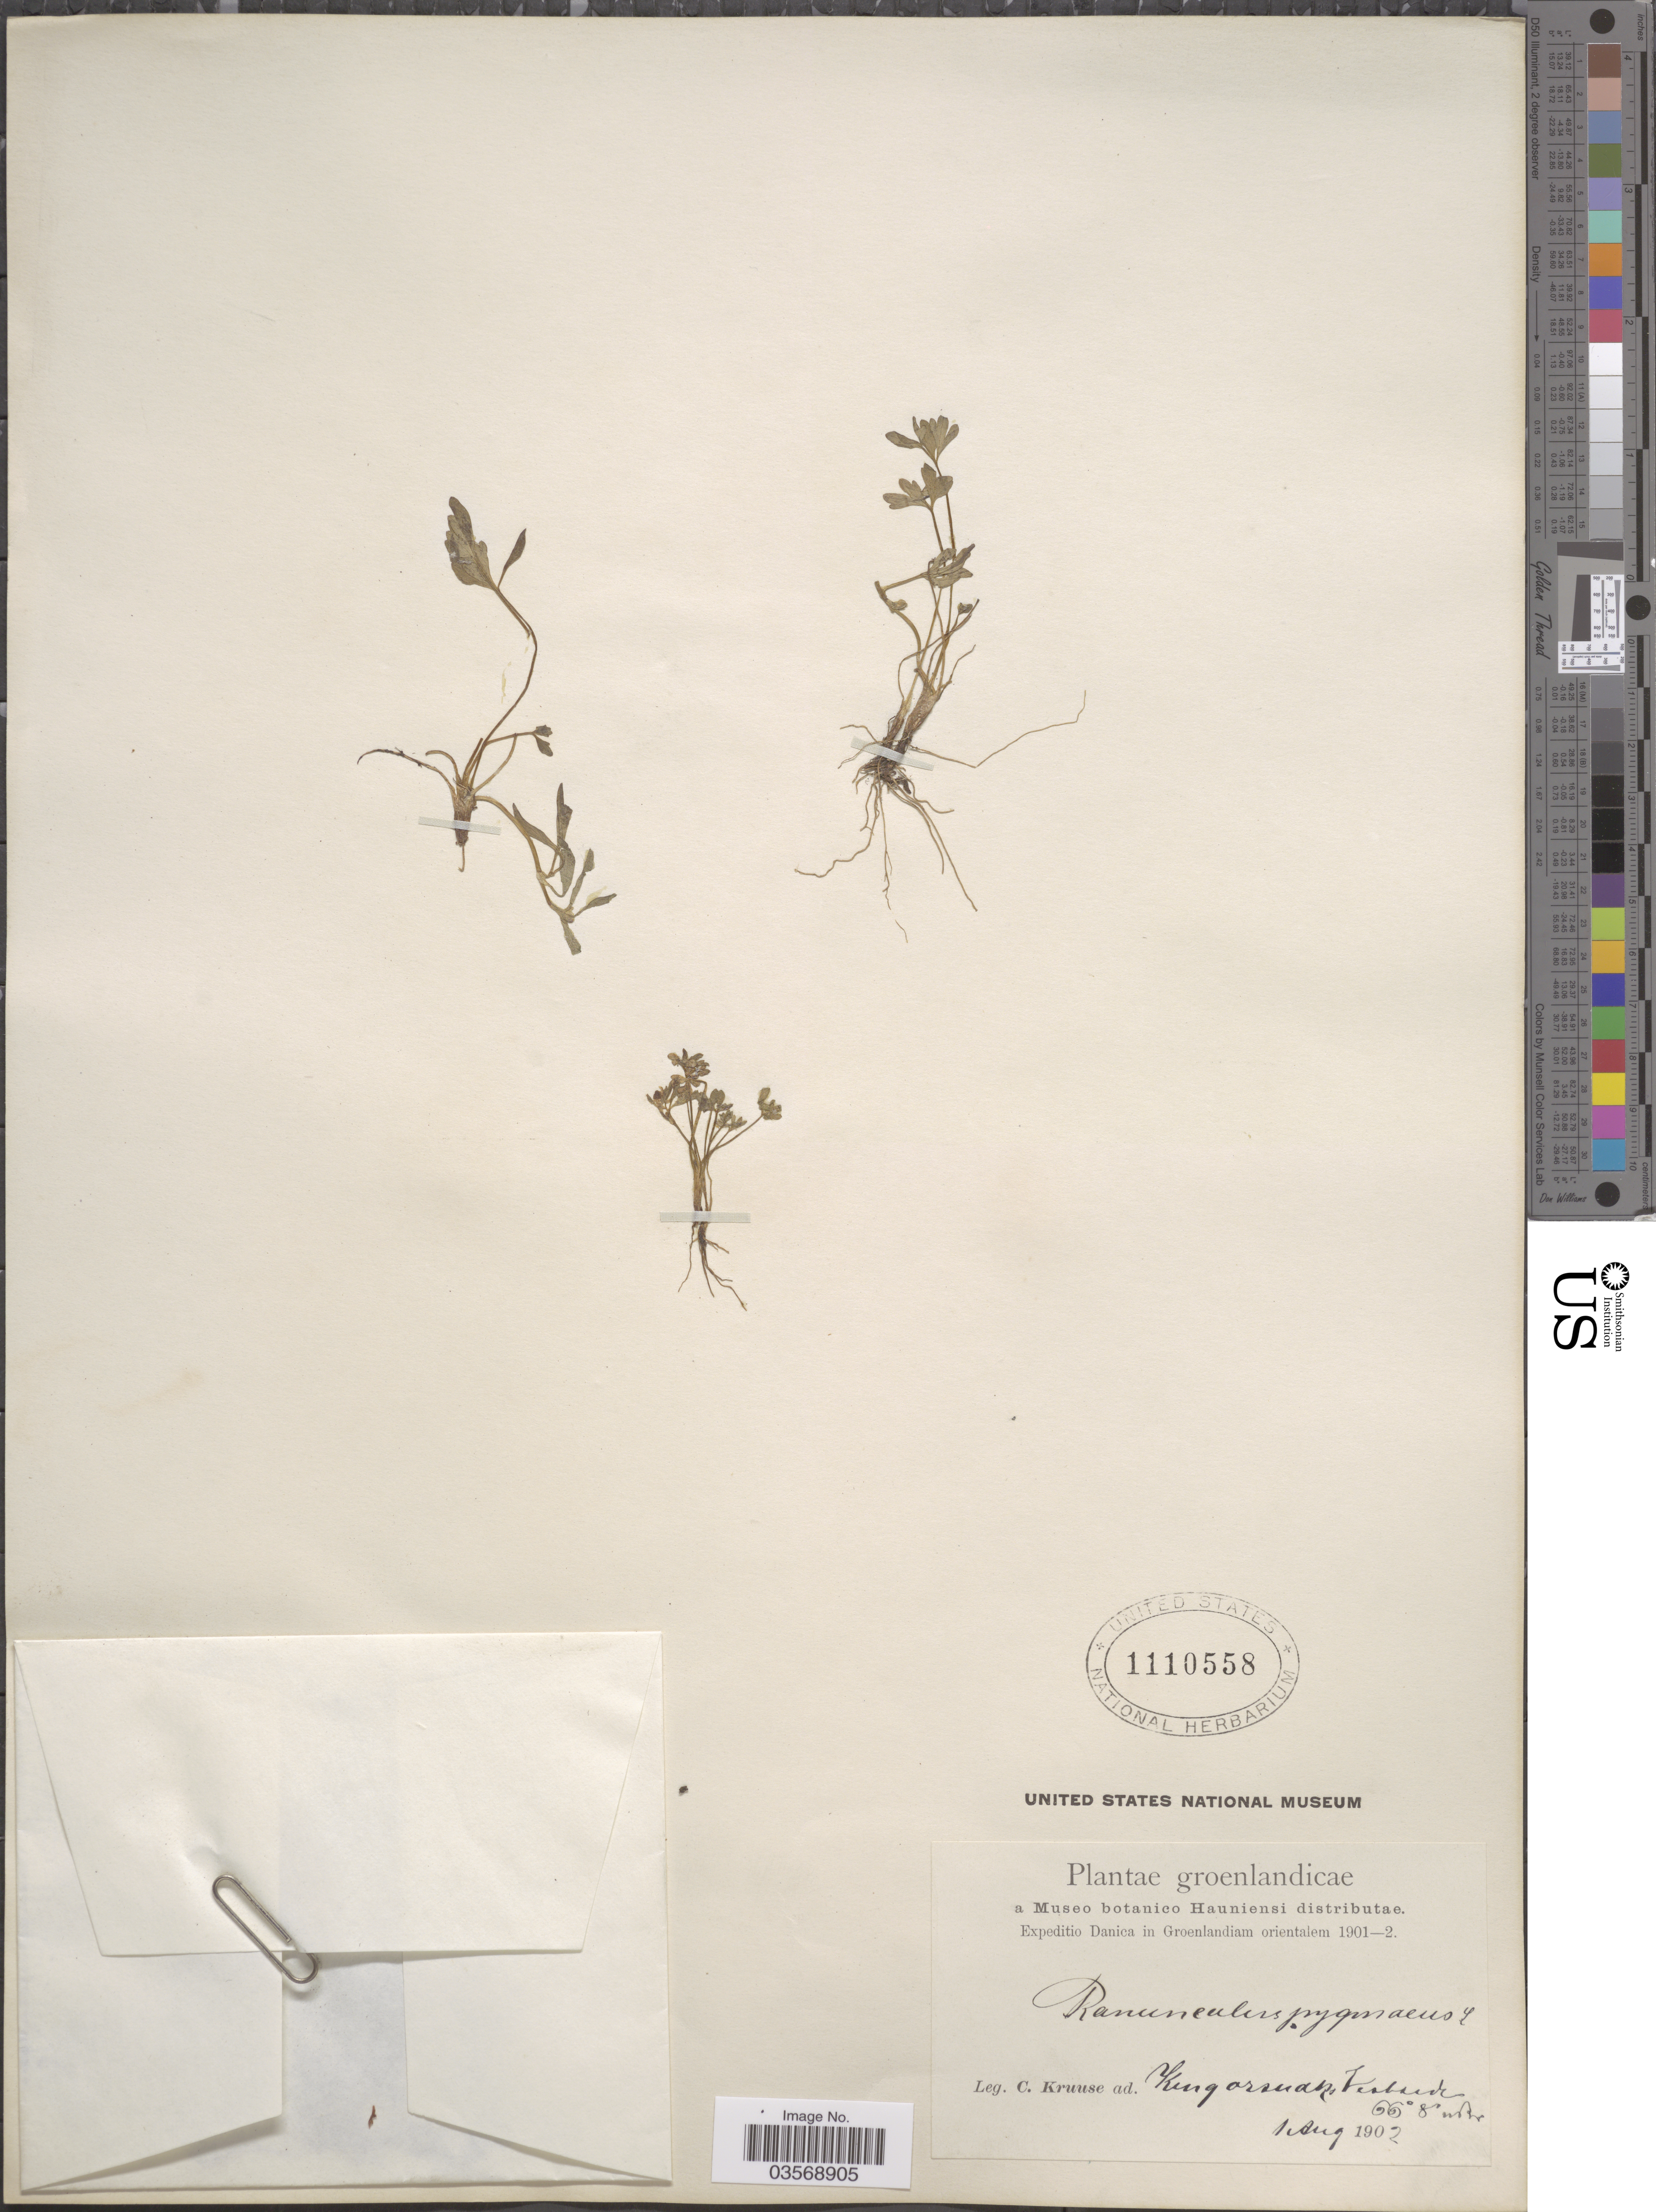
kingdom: Plantae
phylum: Tracheophyta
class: Magnoliopsida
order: Ranunculales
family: Ranunculaceae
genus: Ranunculus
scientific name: Ranunculus pygmaeus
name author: Wahlenb.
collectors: C. Kruuse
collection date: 1902-08-01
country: Greenland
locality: Kingorsuak Vesbaade.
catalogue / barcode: US 1110558